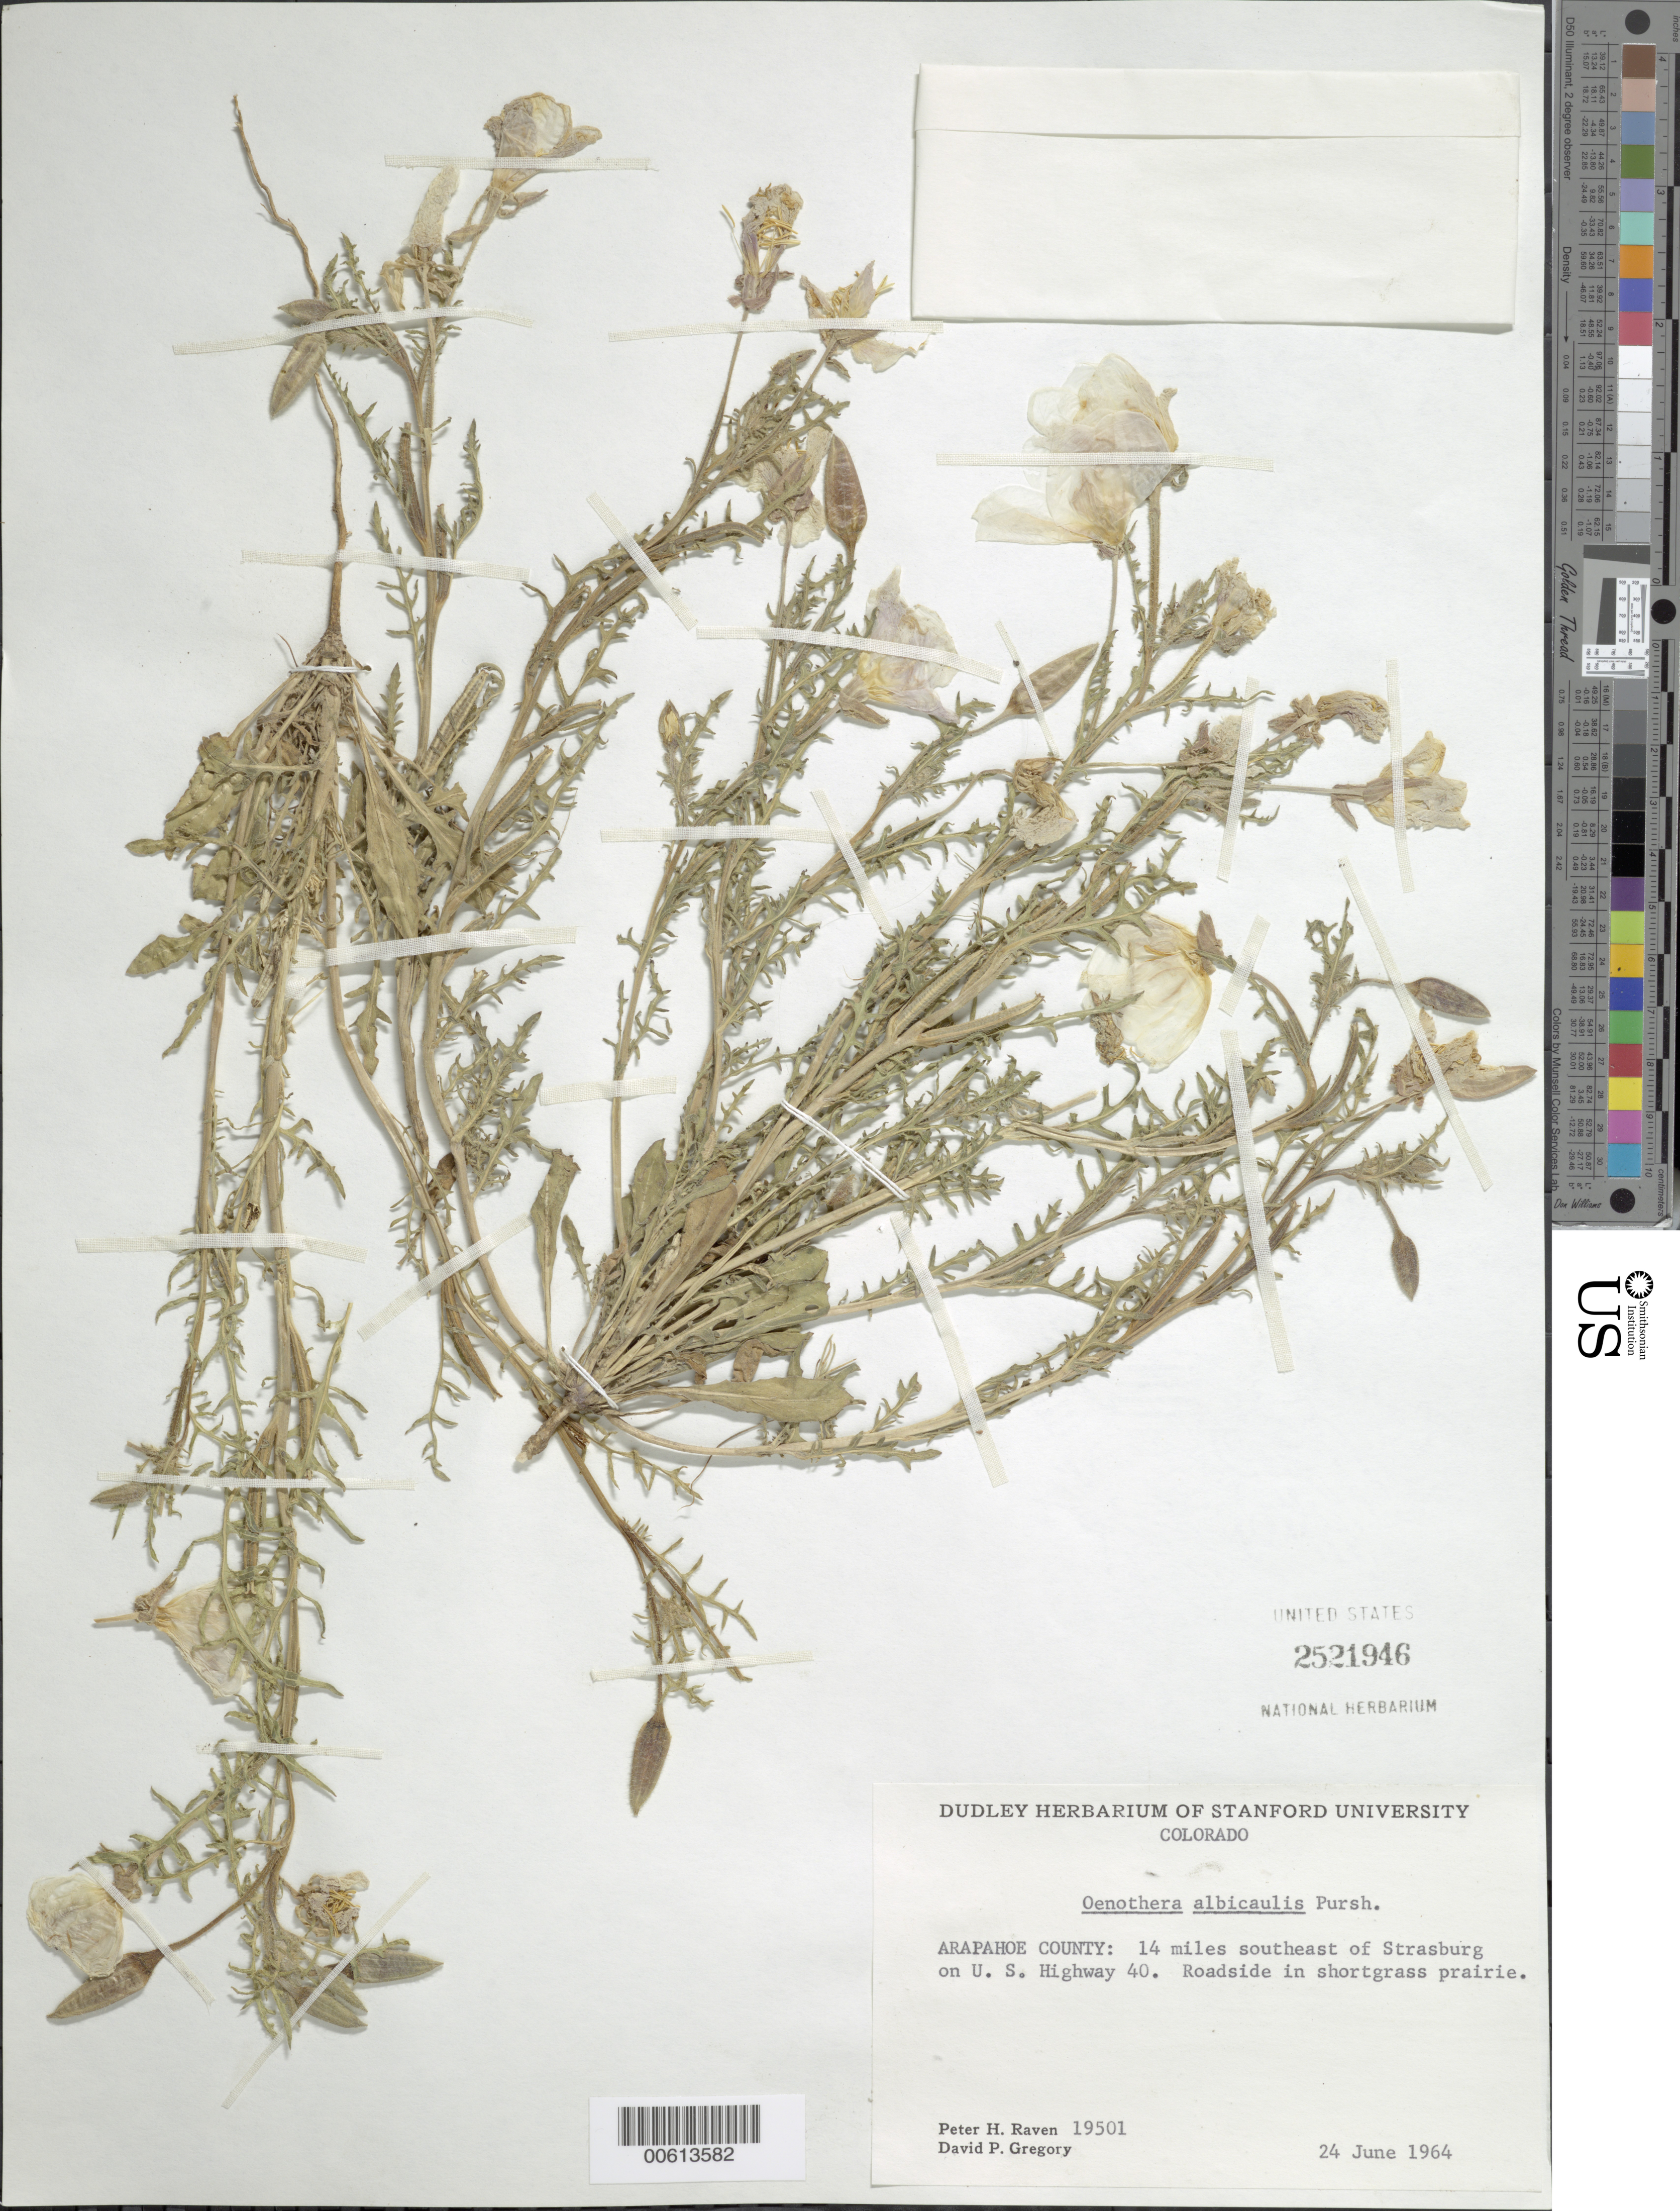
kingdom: Plantae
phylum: Tracheophyta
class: Magnoliopsida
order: Myrtales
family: Onagraceae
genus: Oenothera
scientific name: Oenothera albicaulis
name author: Pursh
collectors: P. H. Raven & D. Gregory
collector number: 19501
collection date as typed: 24 Jun 1964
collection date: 1964-06-24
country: United States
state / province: Colorado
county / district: Arapahoe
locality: SE of Strasburg on US Highway 40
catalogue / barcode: US 2521946